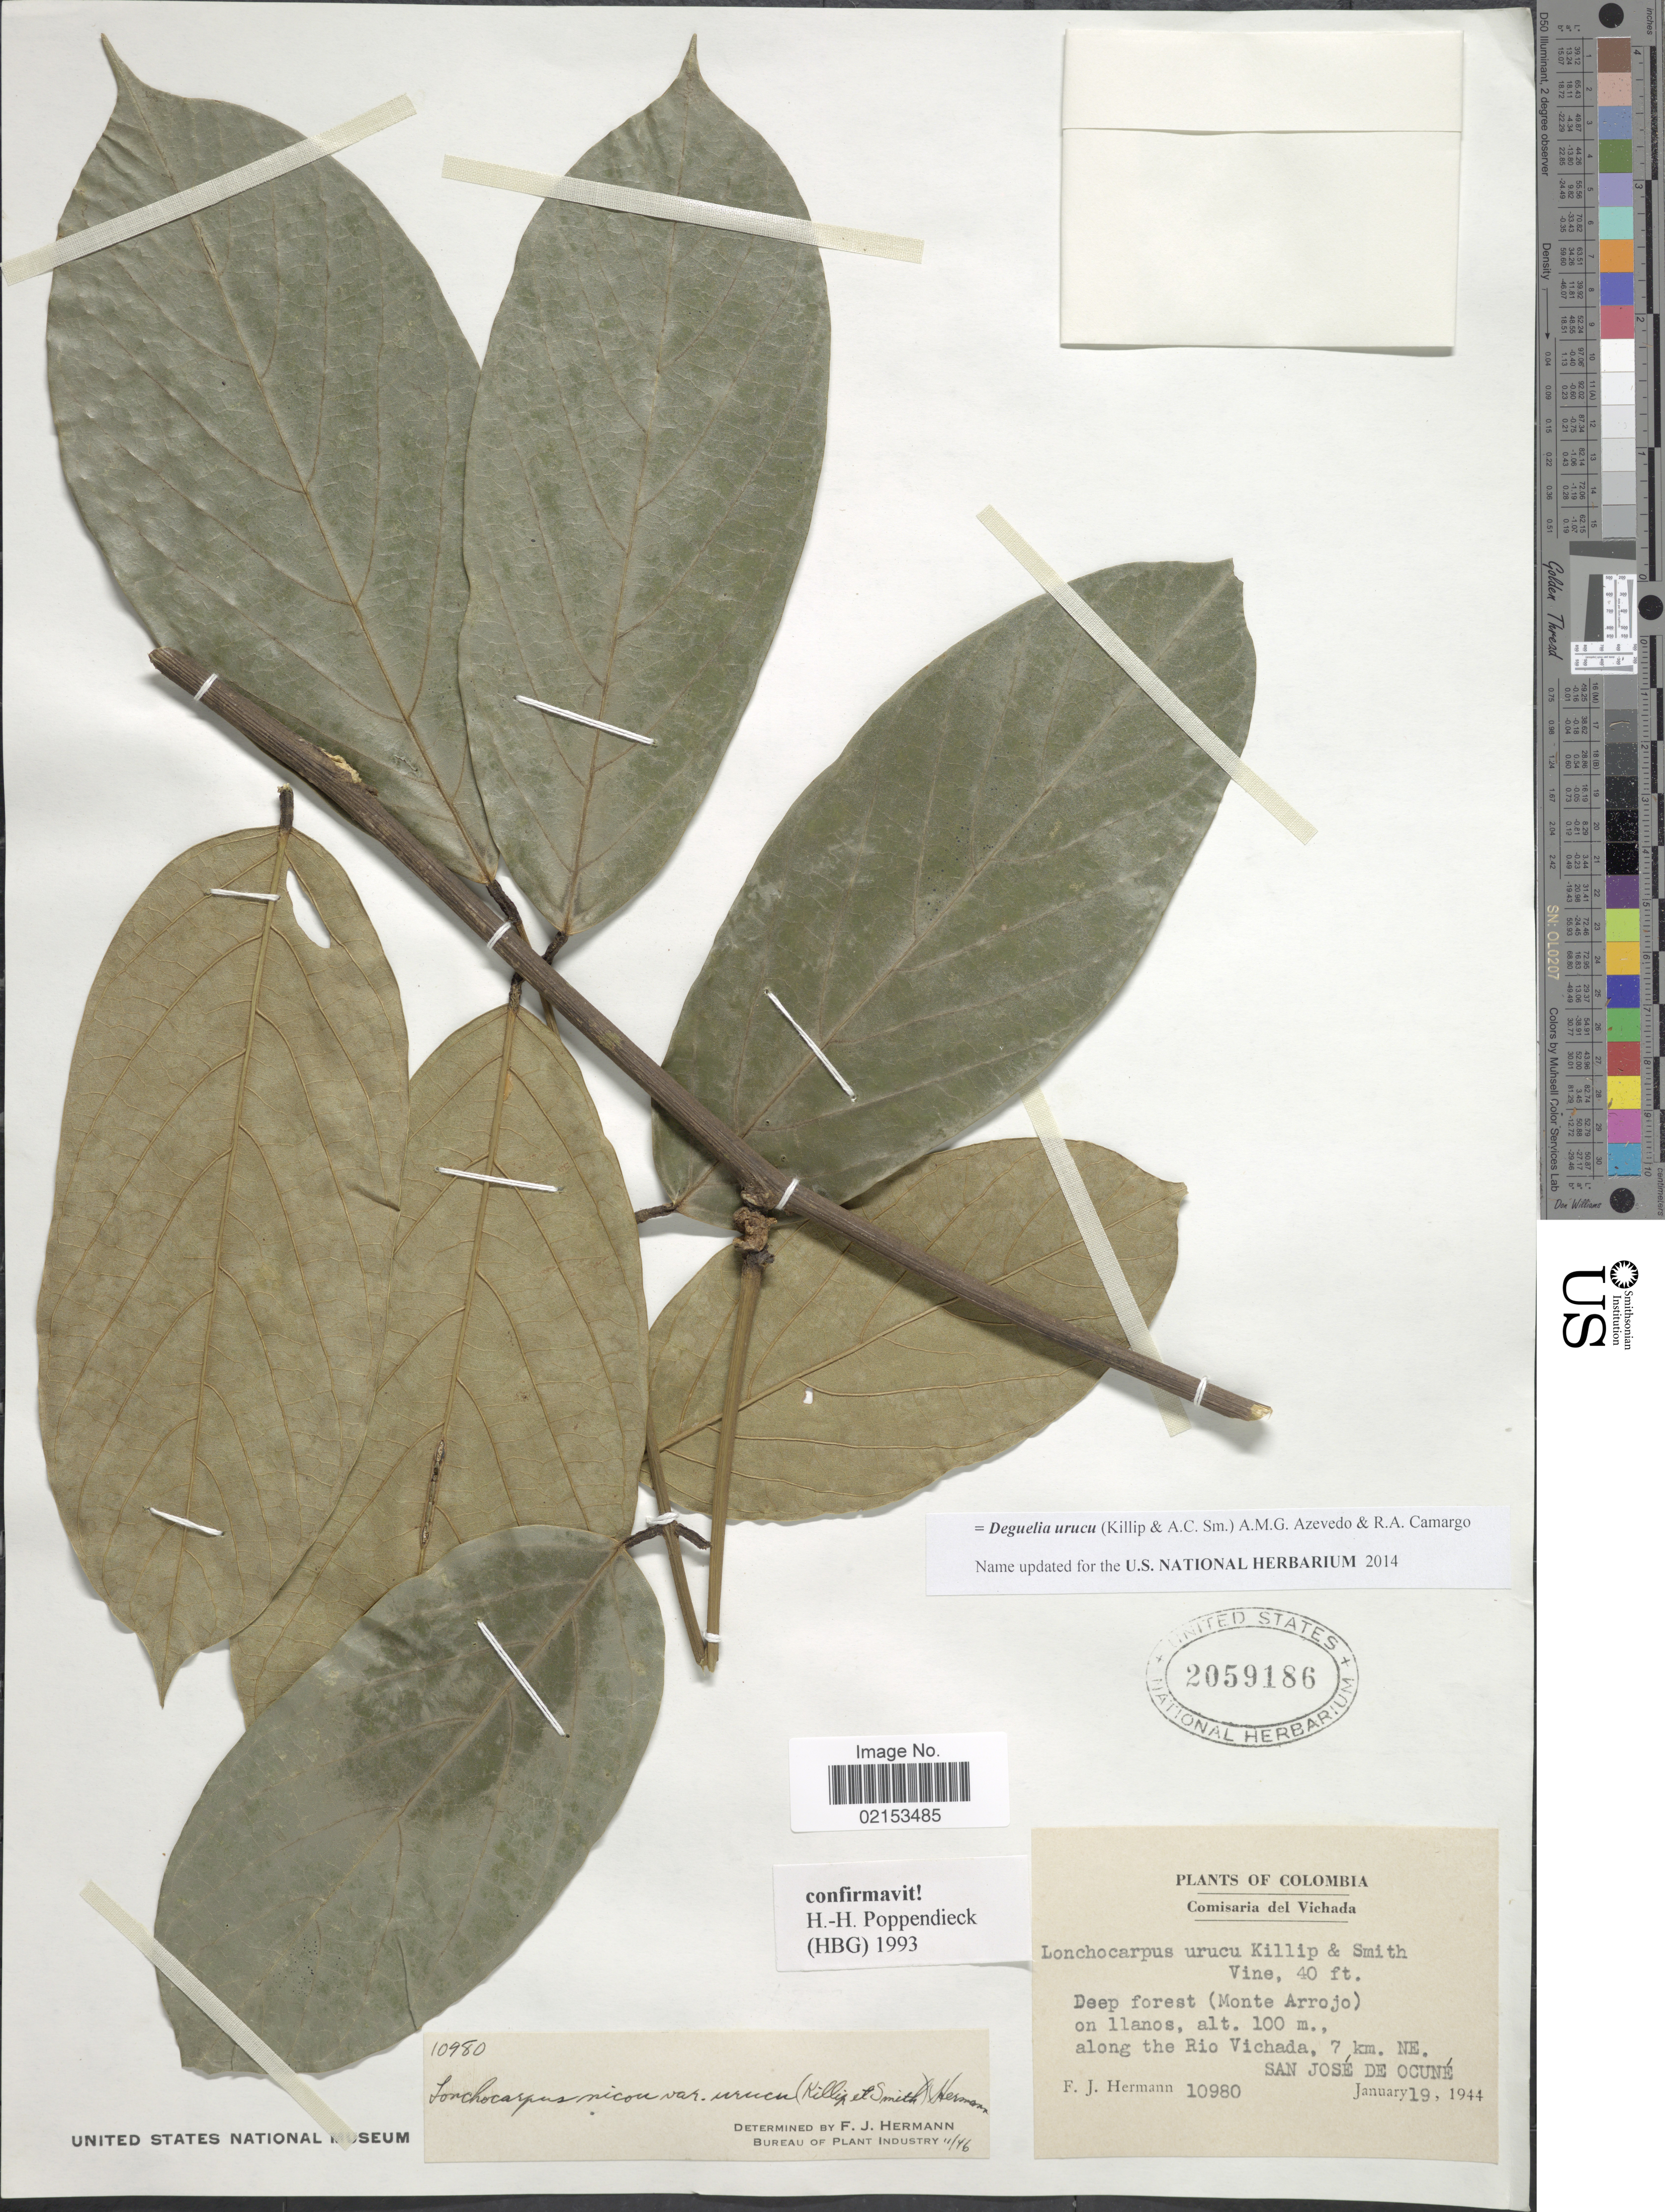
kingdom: Plantae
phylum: Tracheophyta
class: Magnoliopsida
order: Fabales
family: Fabaceae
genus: Deguelia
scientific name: Deguelia urucu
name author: (Killip & A.C. Sm.) A.M.G. Azevedo & R.A. Camargo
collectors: F. J. Hermann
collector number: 10980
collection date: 1944-01-19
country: Colombia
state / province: Vichada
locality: Monte Arrojo, along the Rio Vichada, 7 km NE San Jose de Ocune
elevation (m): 100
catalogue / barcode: US 2059186